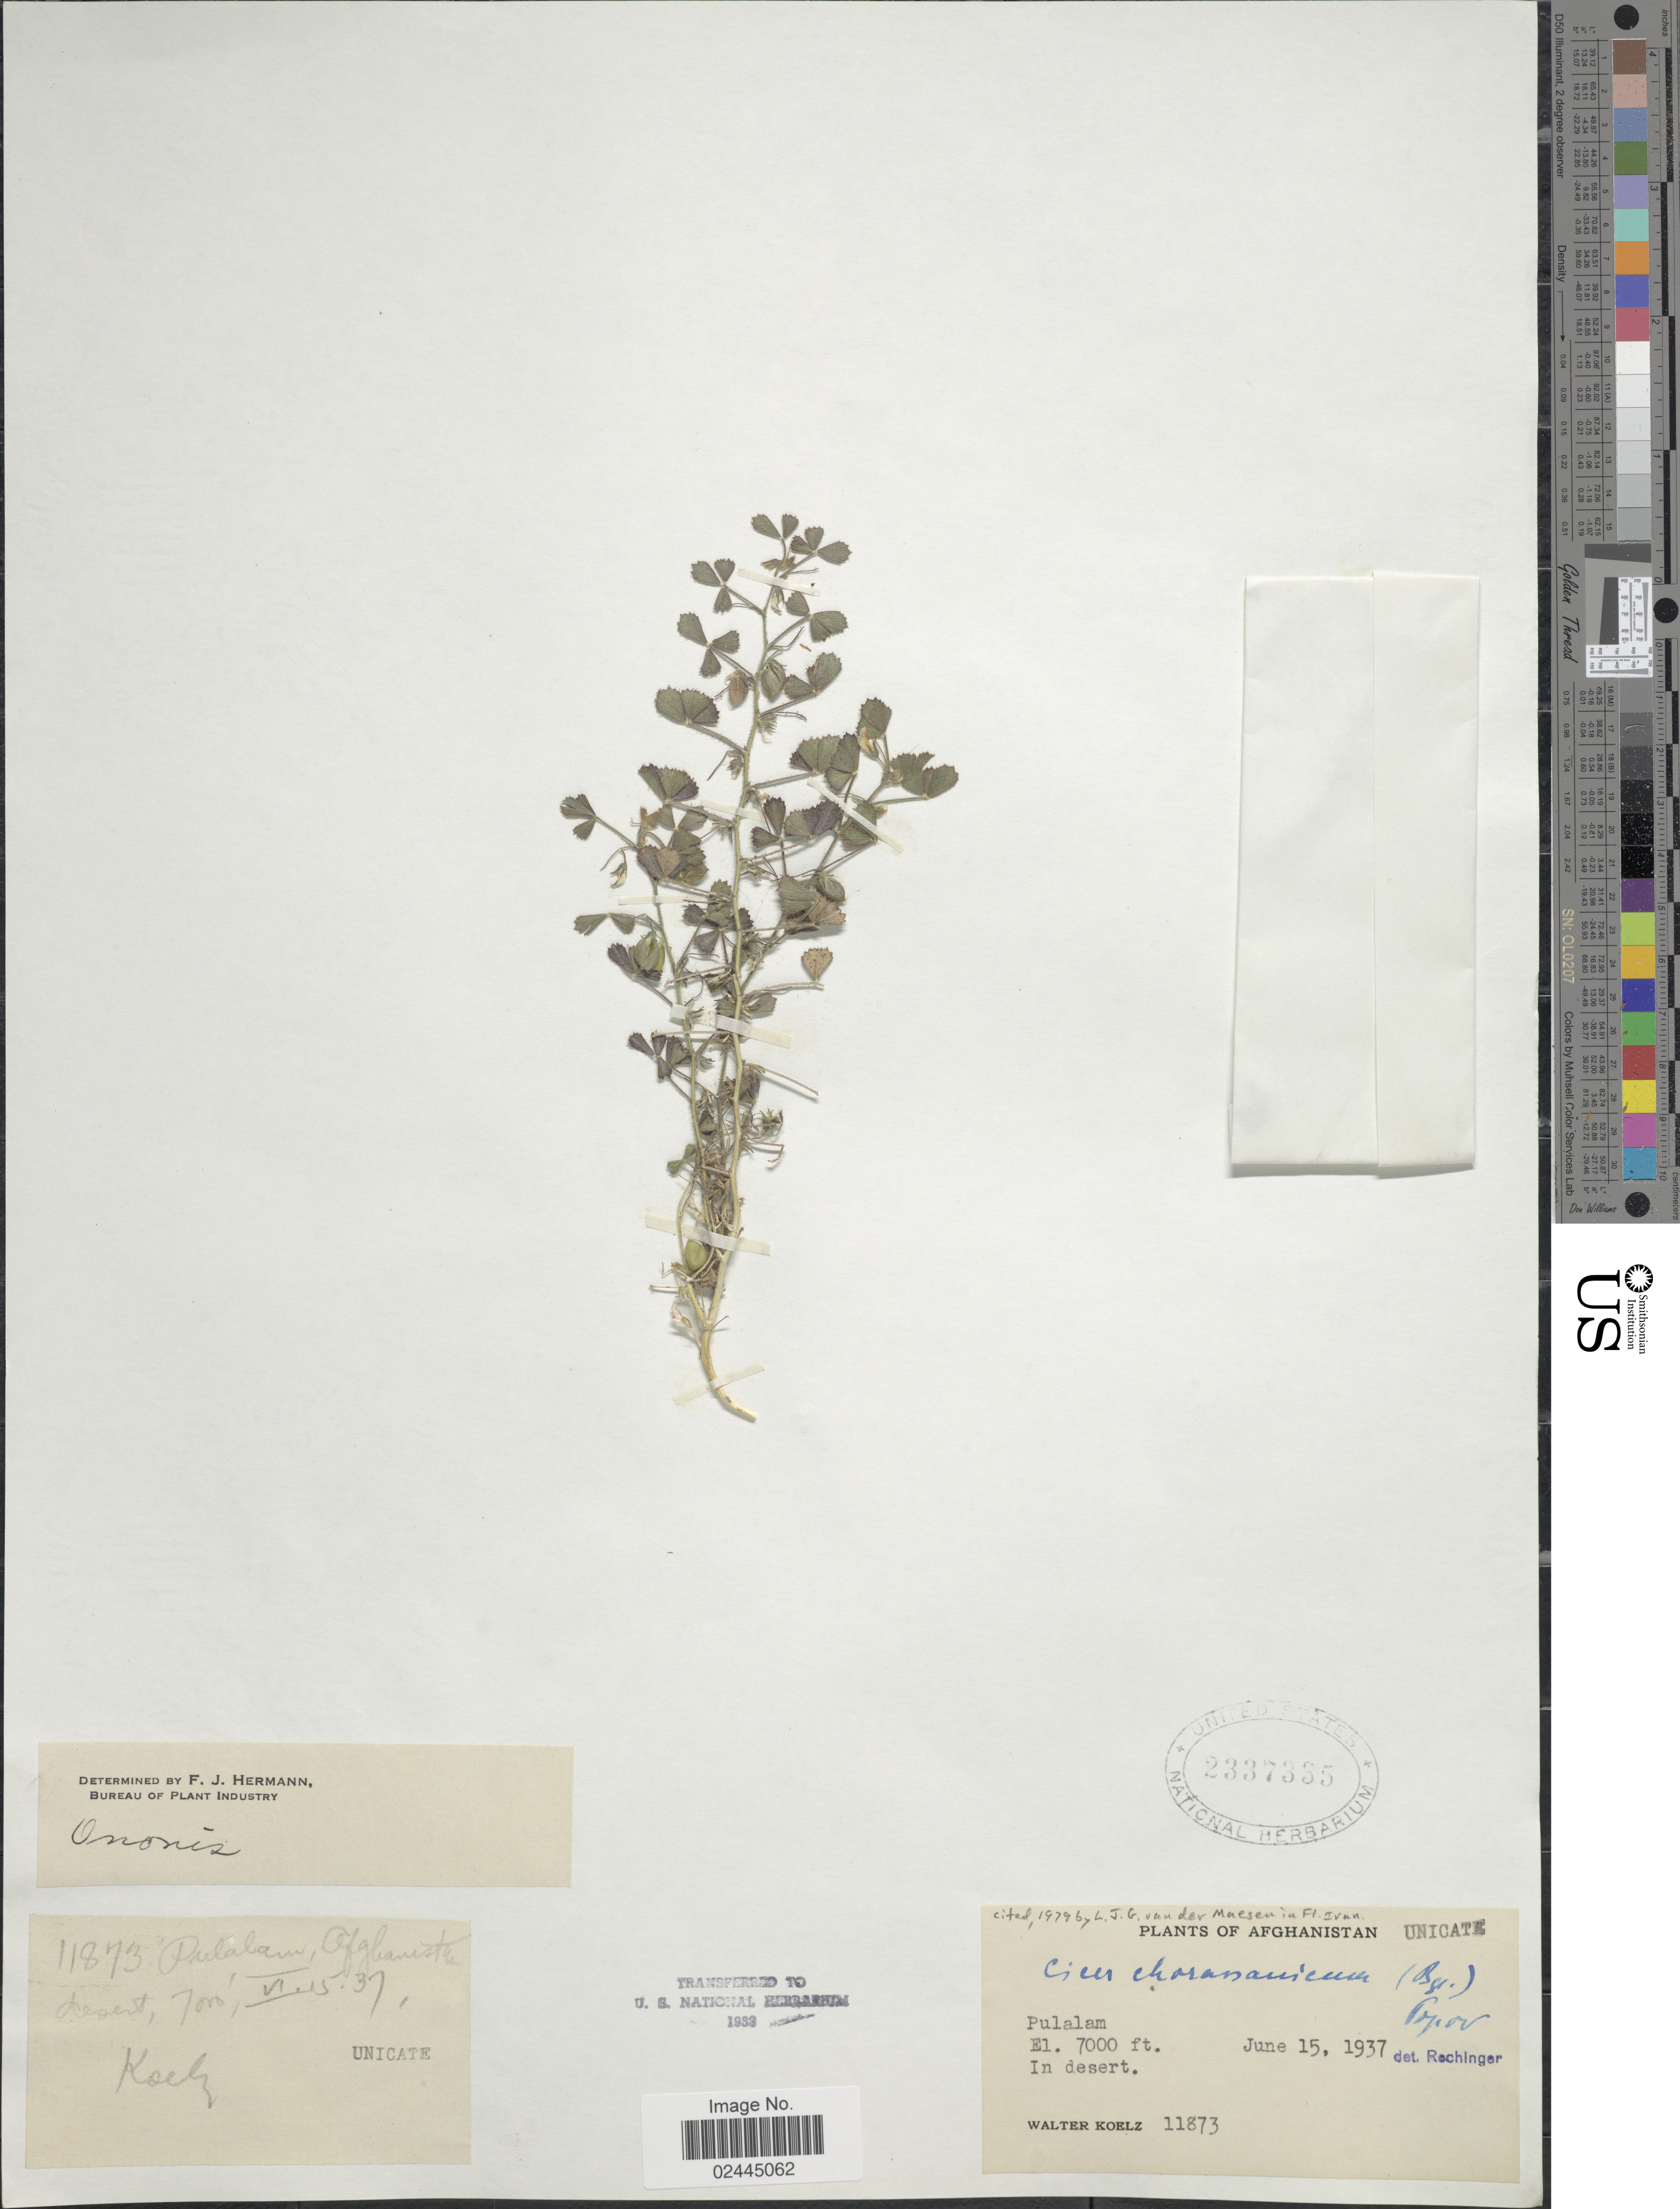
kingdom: Plantae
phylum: Tracheophyta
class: Magnoliopsida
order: Fabales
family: Fabaceae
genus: Cicer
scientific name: Cicer chorassanicum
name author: (De Bunge) Popov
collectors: W. N. Koelz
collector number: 11873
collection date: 1937-06-15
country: Afghanistan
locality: Pulalam, In desert.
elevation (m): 2134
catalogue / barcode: US 2337335